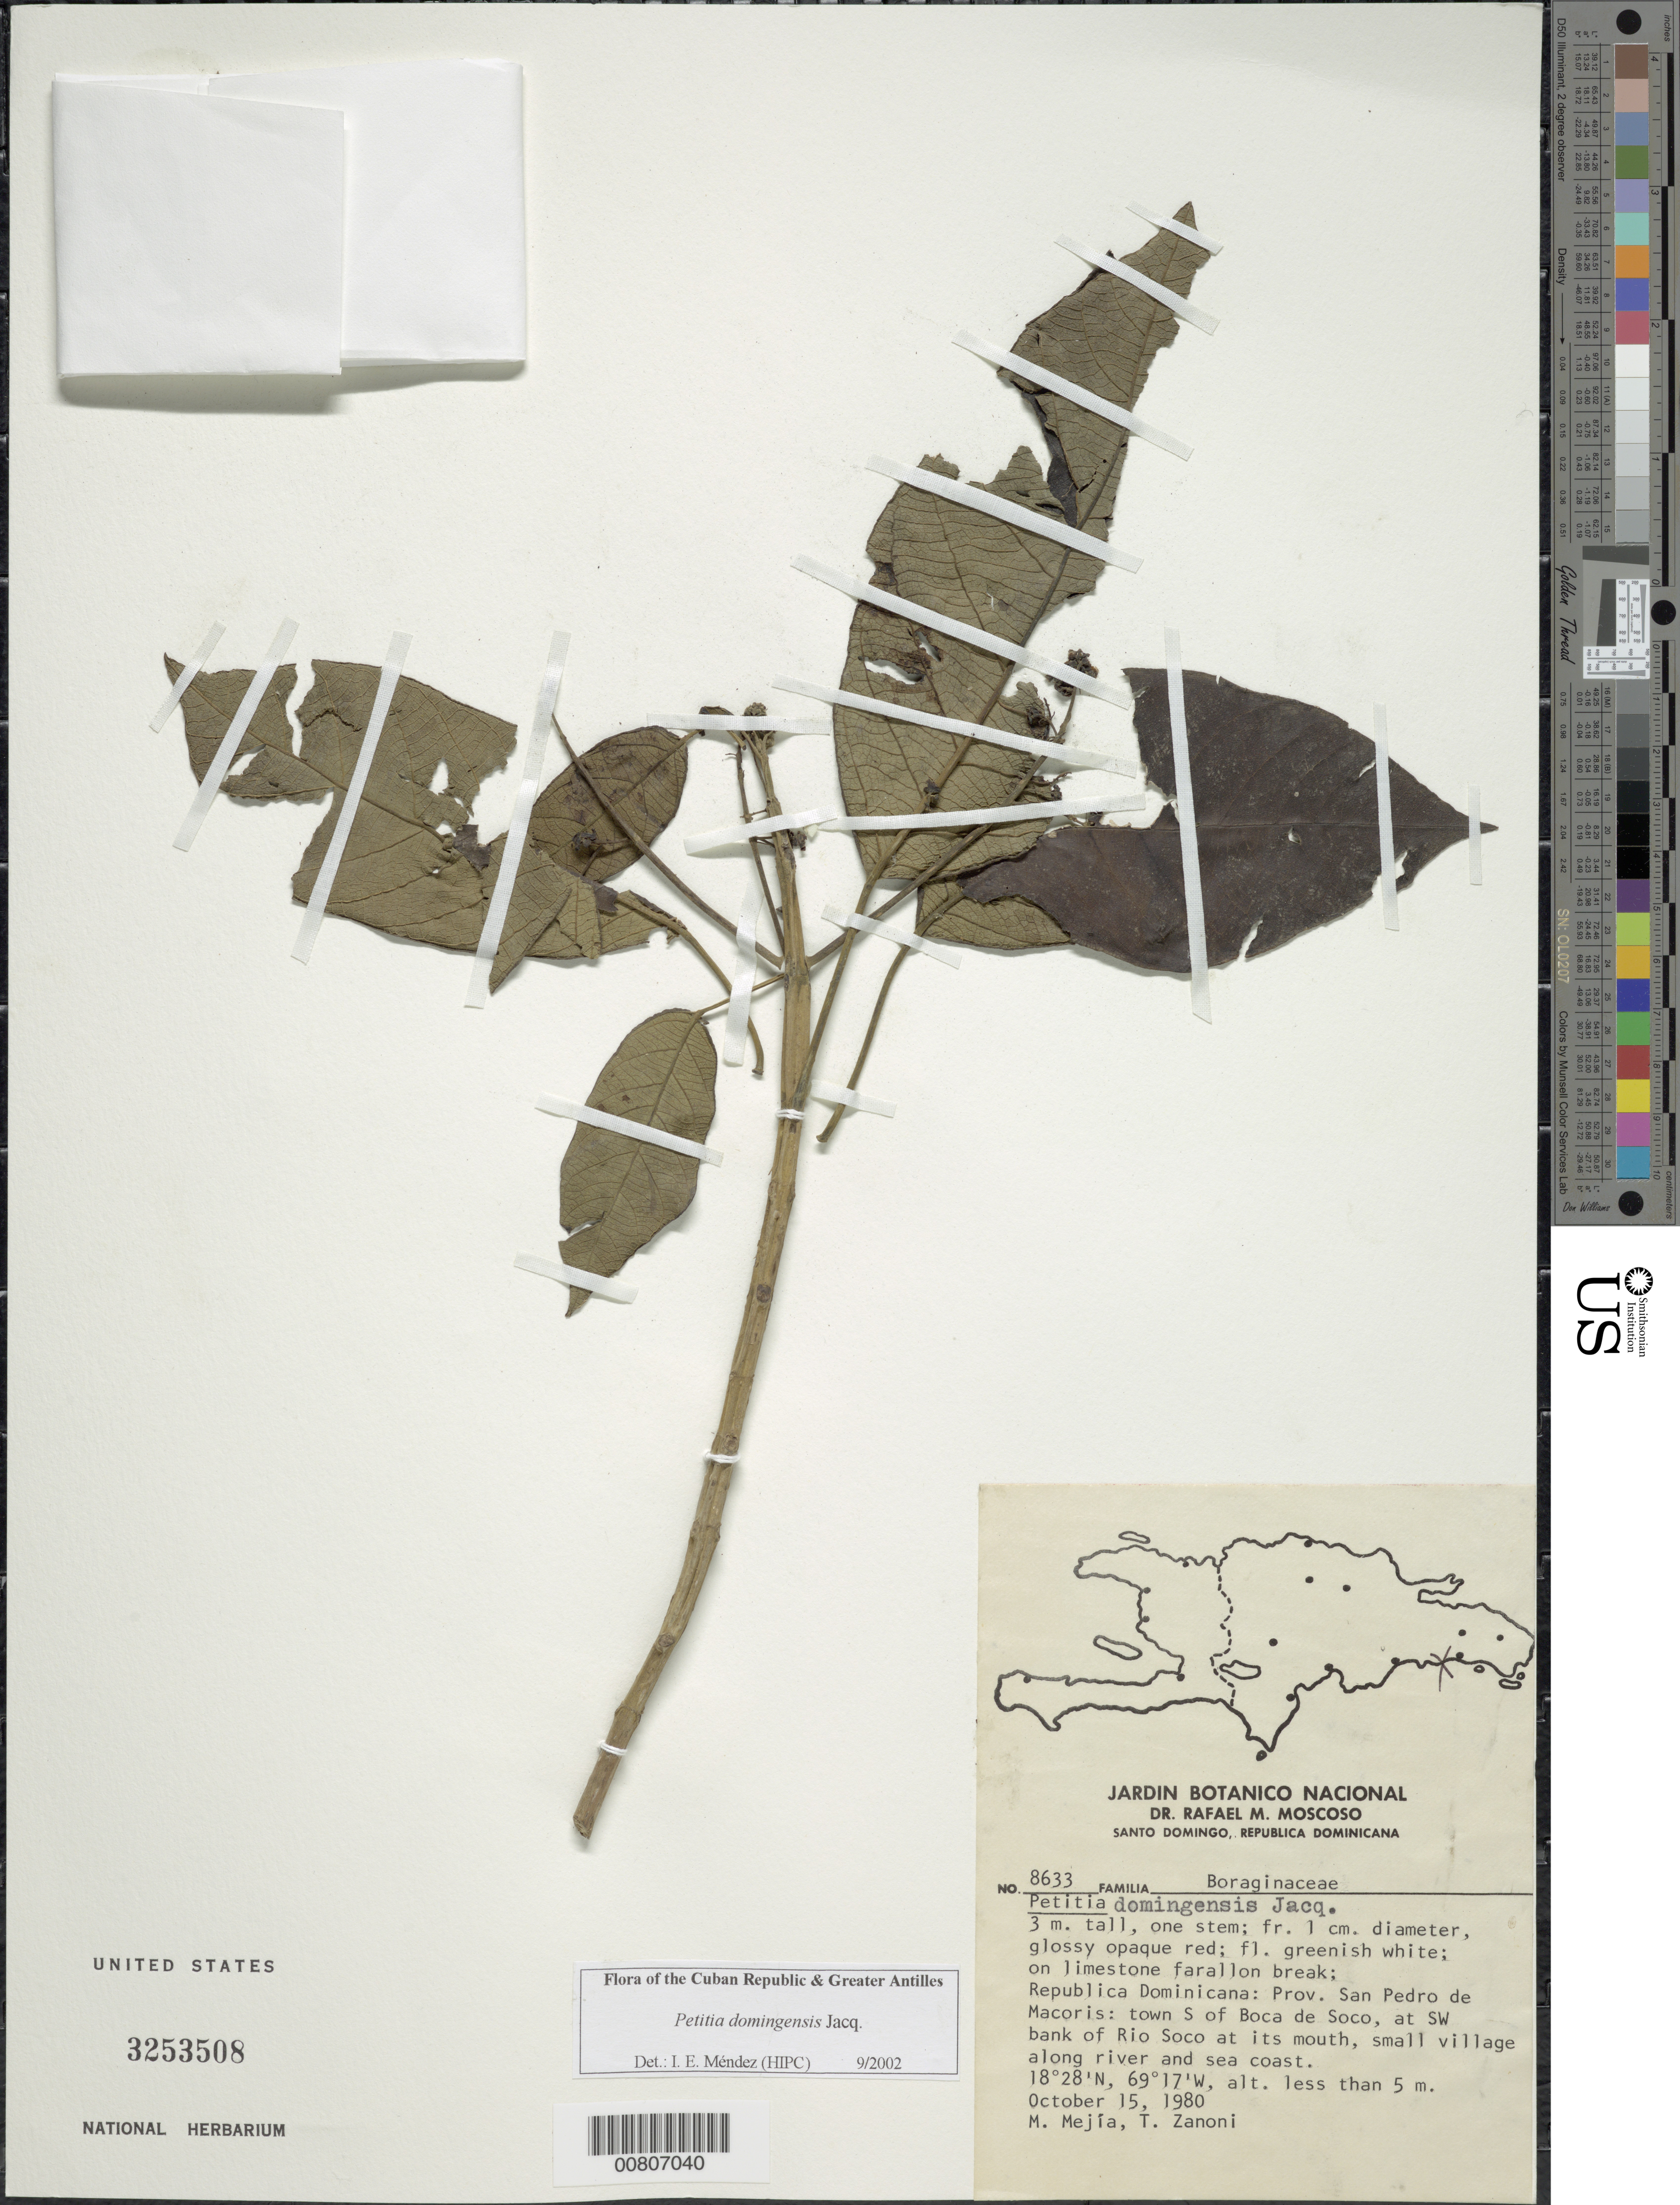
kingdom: Plantae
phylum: Tracheophyta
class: Magnoliopsida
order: Lamiales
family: Lamiaceae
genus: Petitia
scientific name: Petitia domingensis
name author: Jacq.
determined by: Méndez, Isidro E., (HIPC)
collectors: M. Mejia & T. A. Zanoni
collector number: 8633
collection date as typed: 15 Oct 1980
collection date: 1980-10-15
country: Dominican Republic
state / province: San Pedro de Macoris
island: Hispaniola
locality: Boca de Soco, SW bank of Río Soco at its mouth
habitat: Limestone farallon break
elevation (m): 5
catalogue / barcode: US 3253508